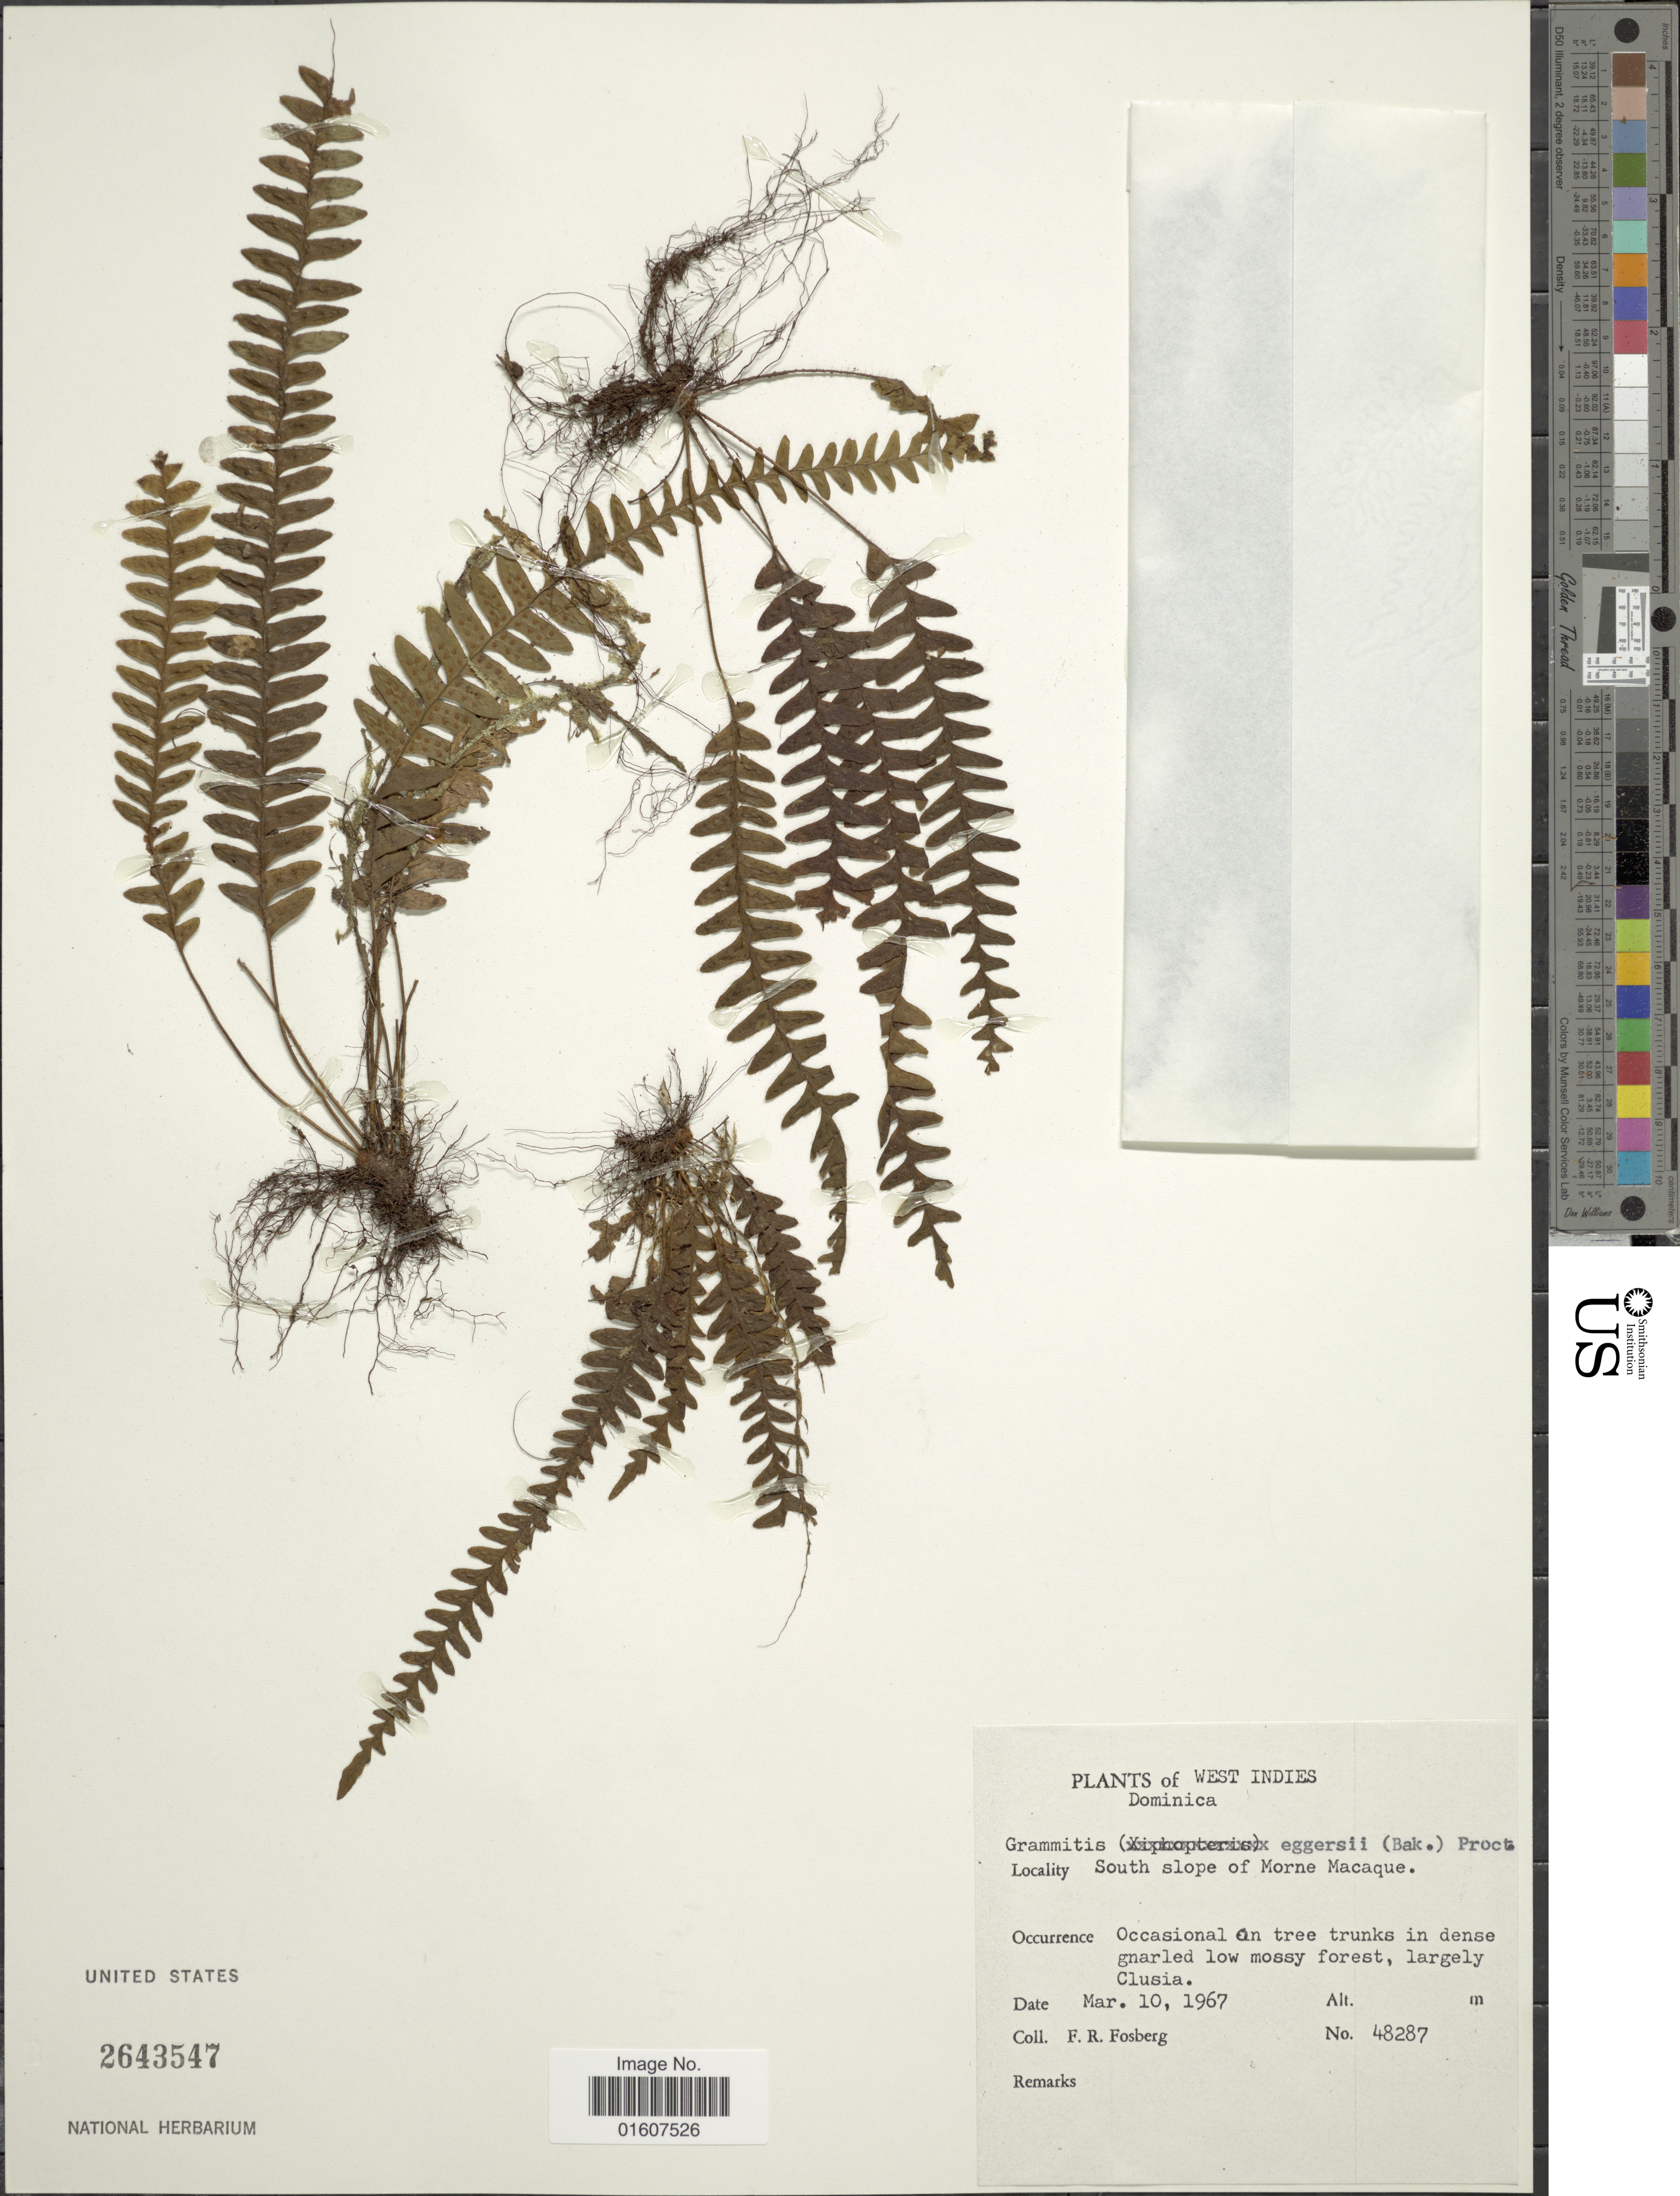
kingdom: Plantae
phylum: Tracheophyta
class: Polypodiopsida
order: Polypodiales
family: Polypodiaceae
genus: Terpsichore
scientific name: Terpsichore eggersii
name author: (Baker ex Hook.) A.R. Sm.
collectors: F. R. Fosberg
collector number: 48287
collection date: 1967-03-10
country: Dominica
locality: South slope of Morne Macaque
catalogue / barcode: US 2643547